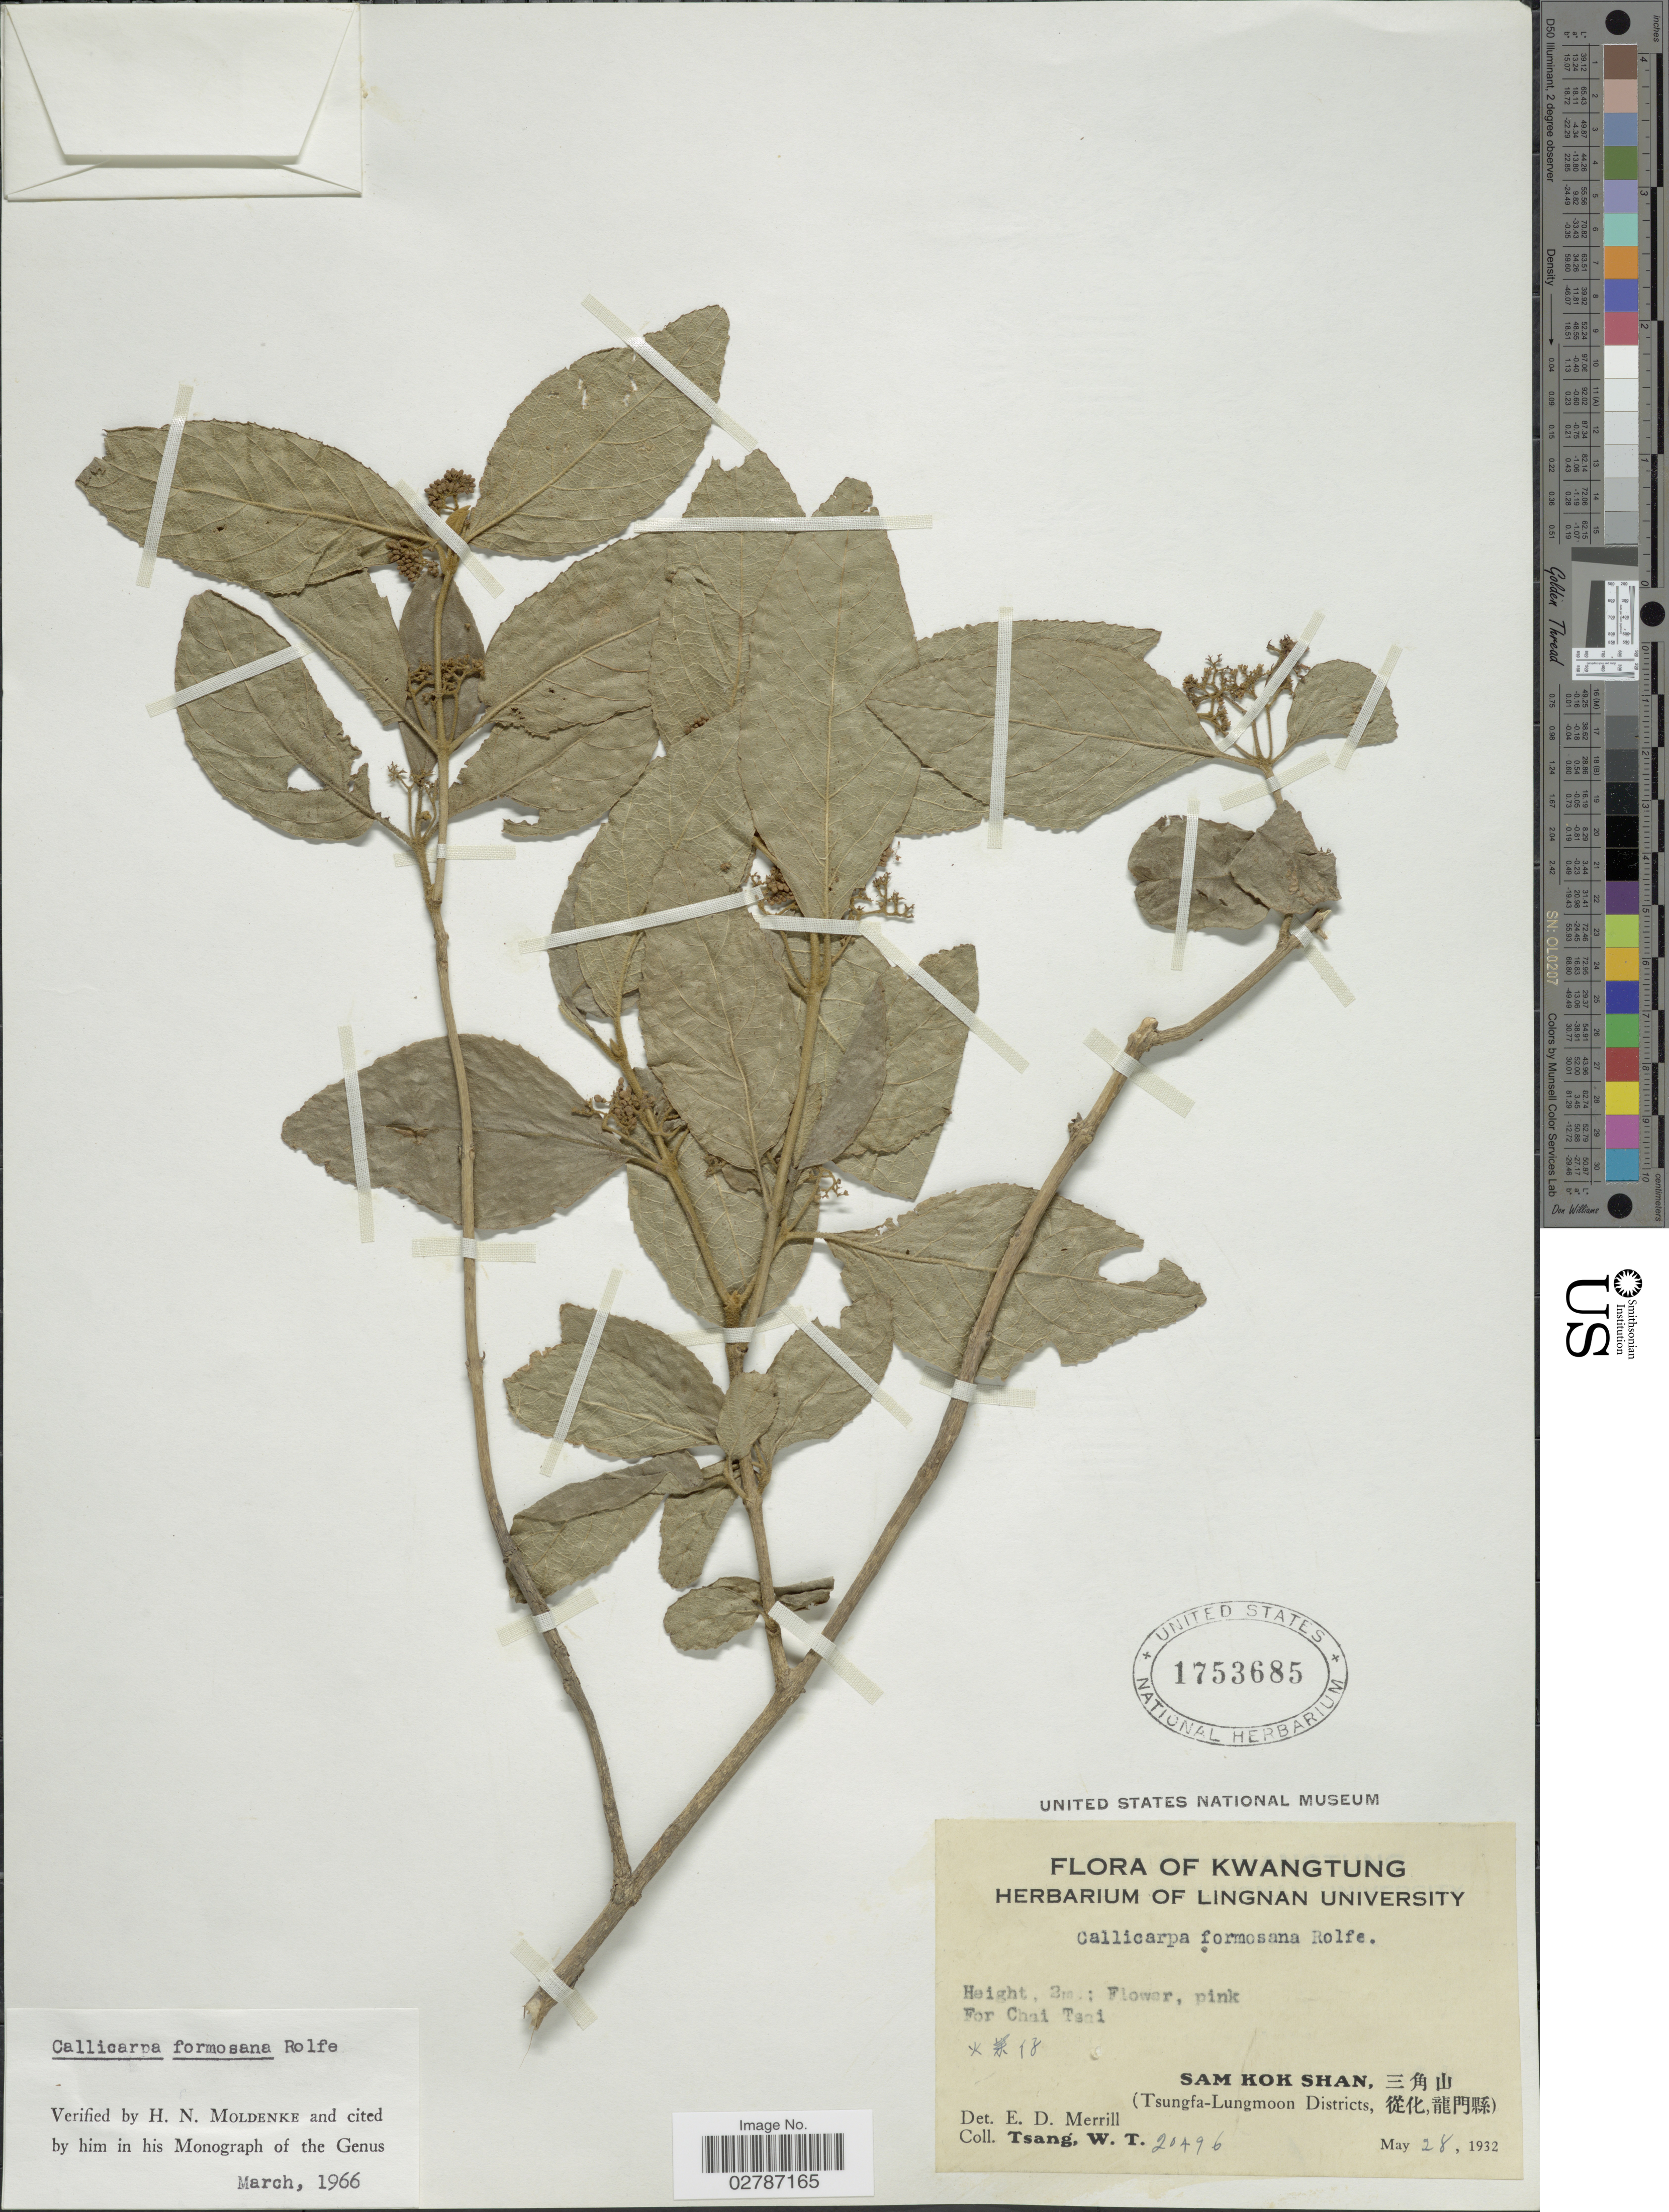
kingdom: Plantae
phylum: Tracheophyta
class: Magnoliopsida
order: Lamiales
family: Lamiaceae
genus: Callicarpa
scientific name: Callicarpa formosana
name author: Rolfe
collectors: W. T. Tsang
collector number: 20496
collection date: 1932-05-28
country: China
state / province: Guangdong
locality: Kwangtung. Sam Kok Shan, X. (Tsungfa-Lungmoon Districts, X).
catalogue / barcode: US 1753685